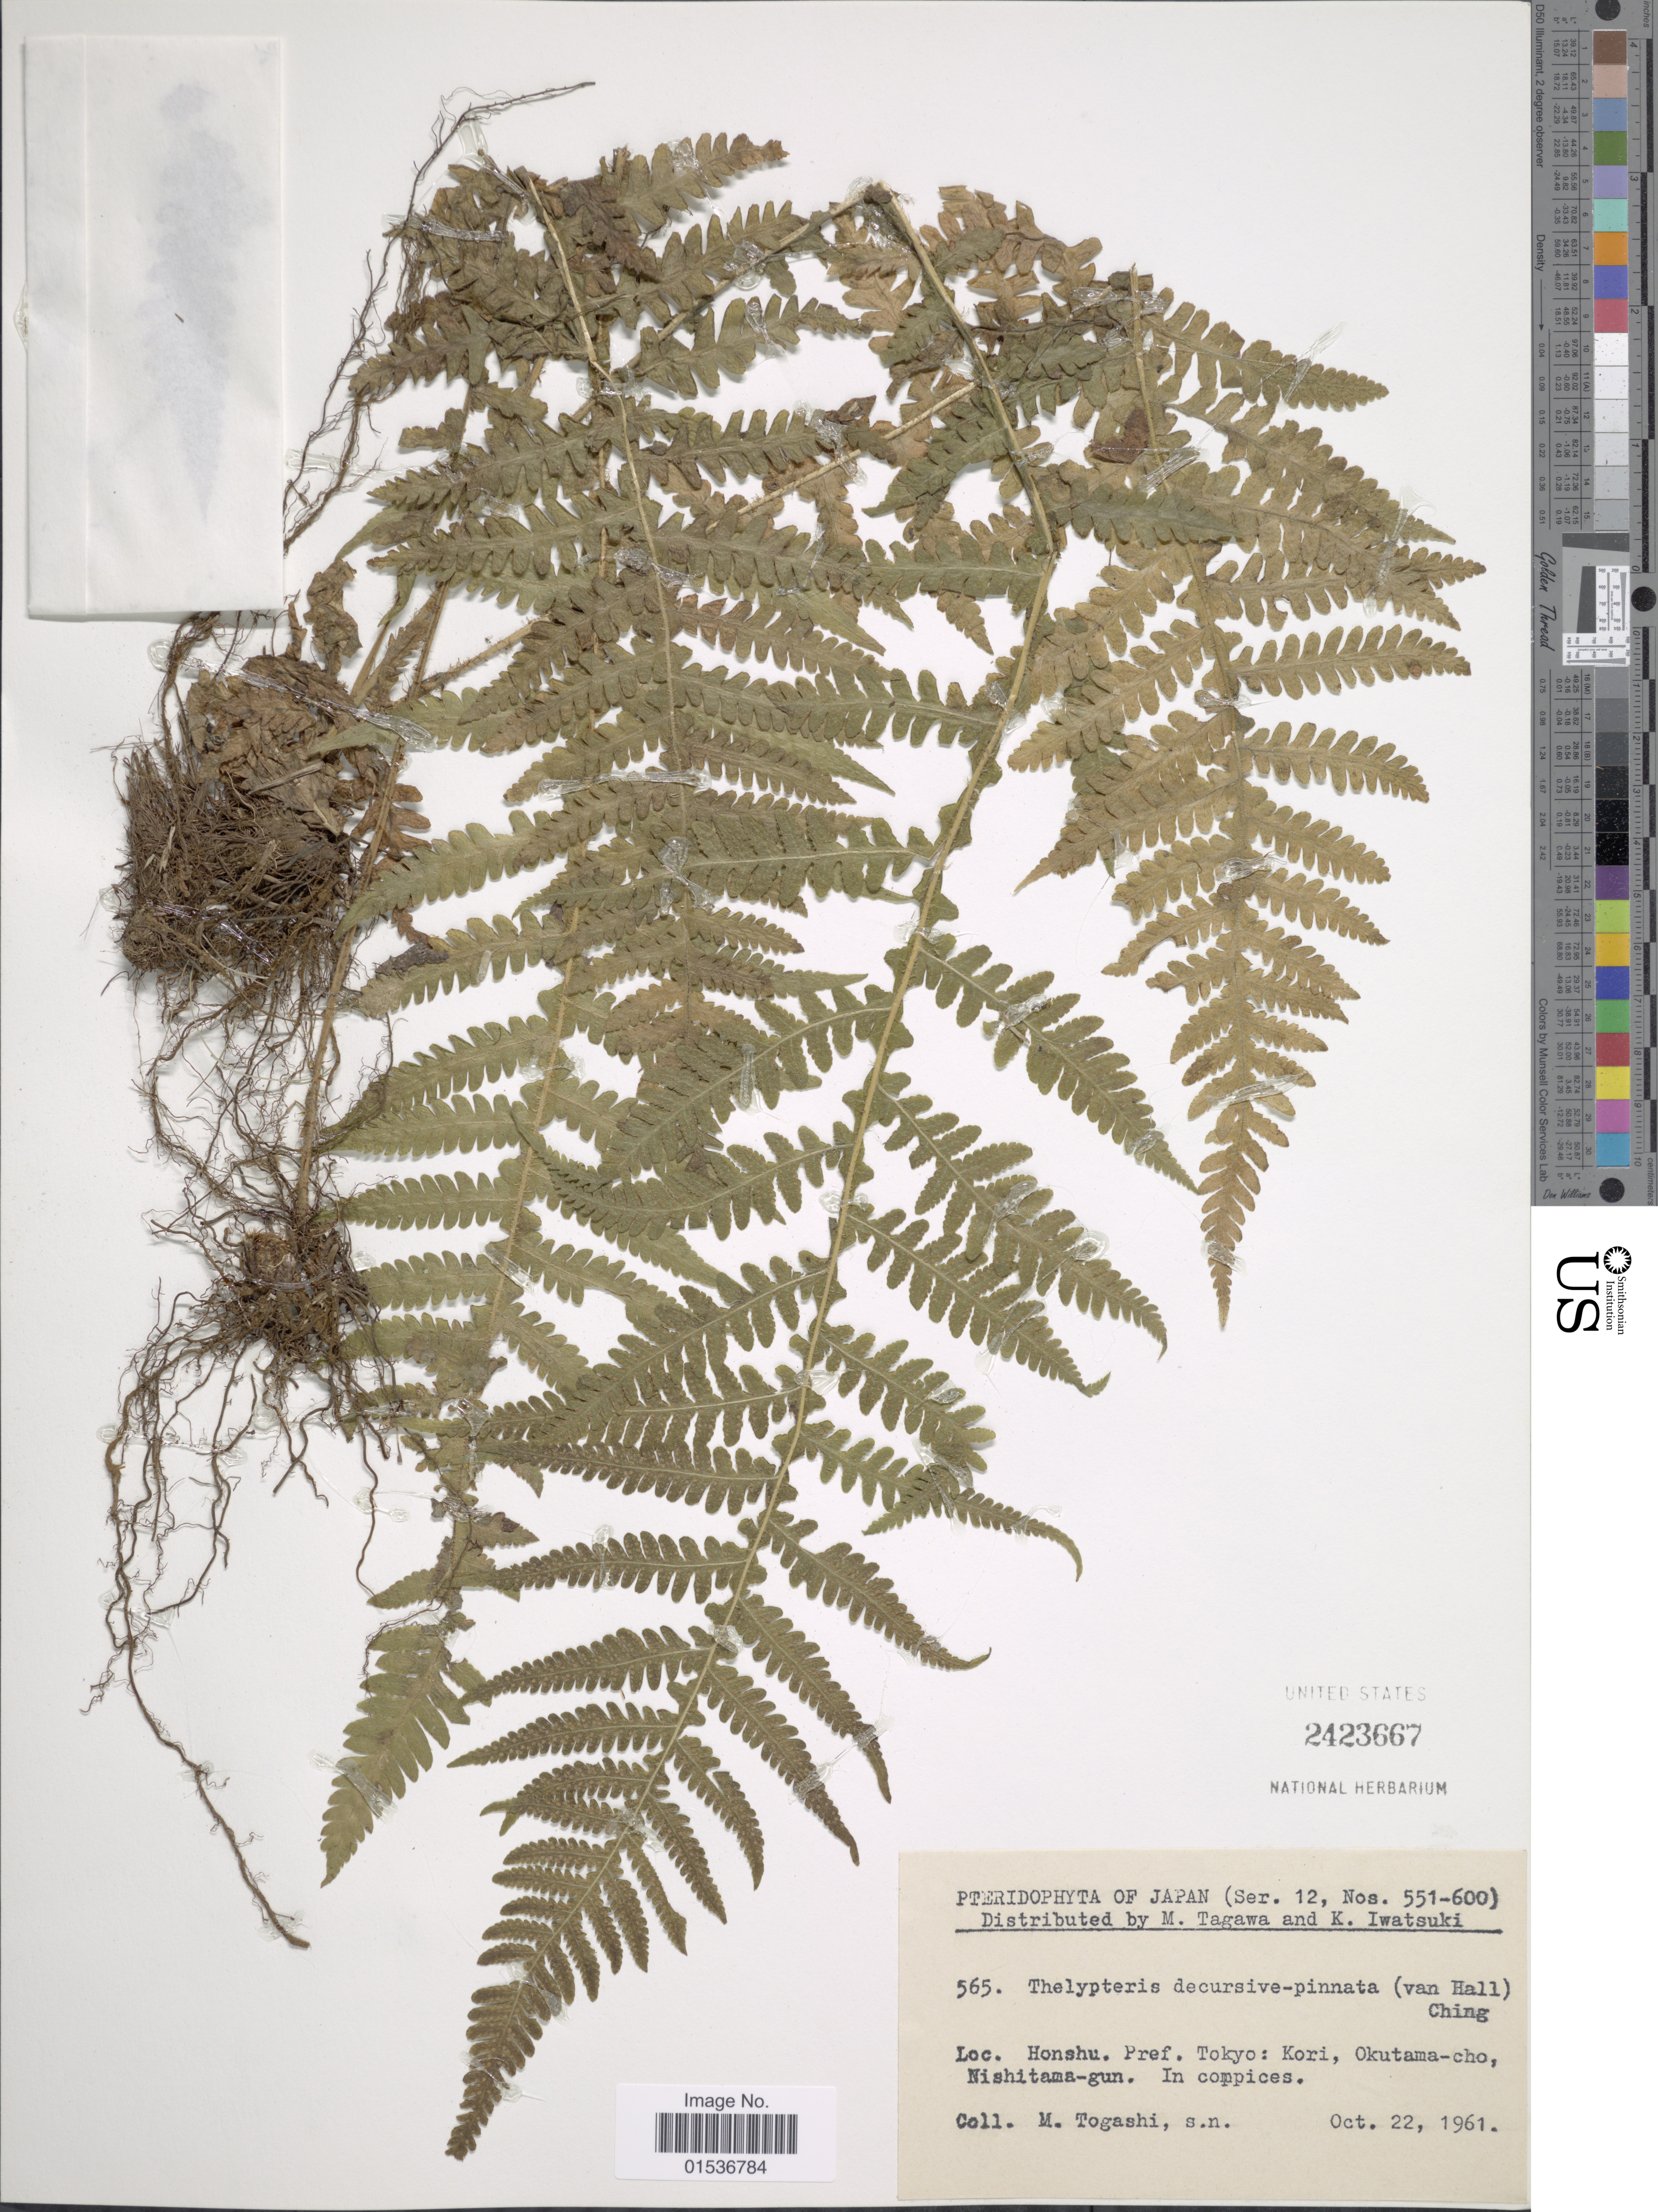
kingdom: Plantae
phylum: Tracheophyta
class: Polypodiopsida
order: Polypodiales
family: Thelypteridaceae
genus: Phegopteris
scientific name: Phegopteris decursivepinnata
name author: (H.C. Hall) Fée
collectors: M. Togashi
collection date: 1961-10-22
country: Japan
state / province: Tokyo, Federal City of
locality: Honshu. Pref. Tokyo: Kori, Okutama-cho, Nishitama-gun.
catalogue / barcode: US 2423667